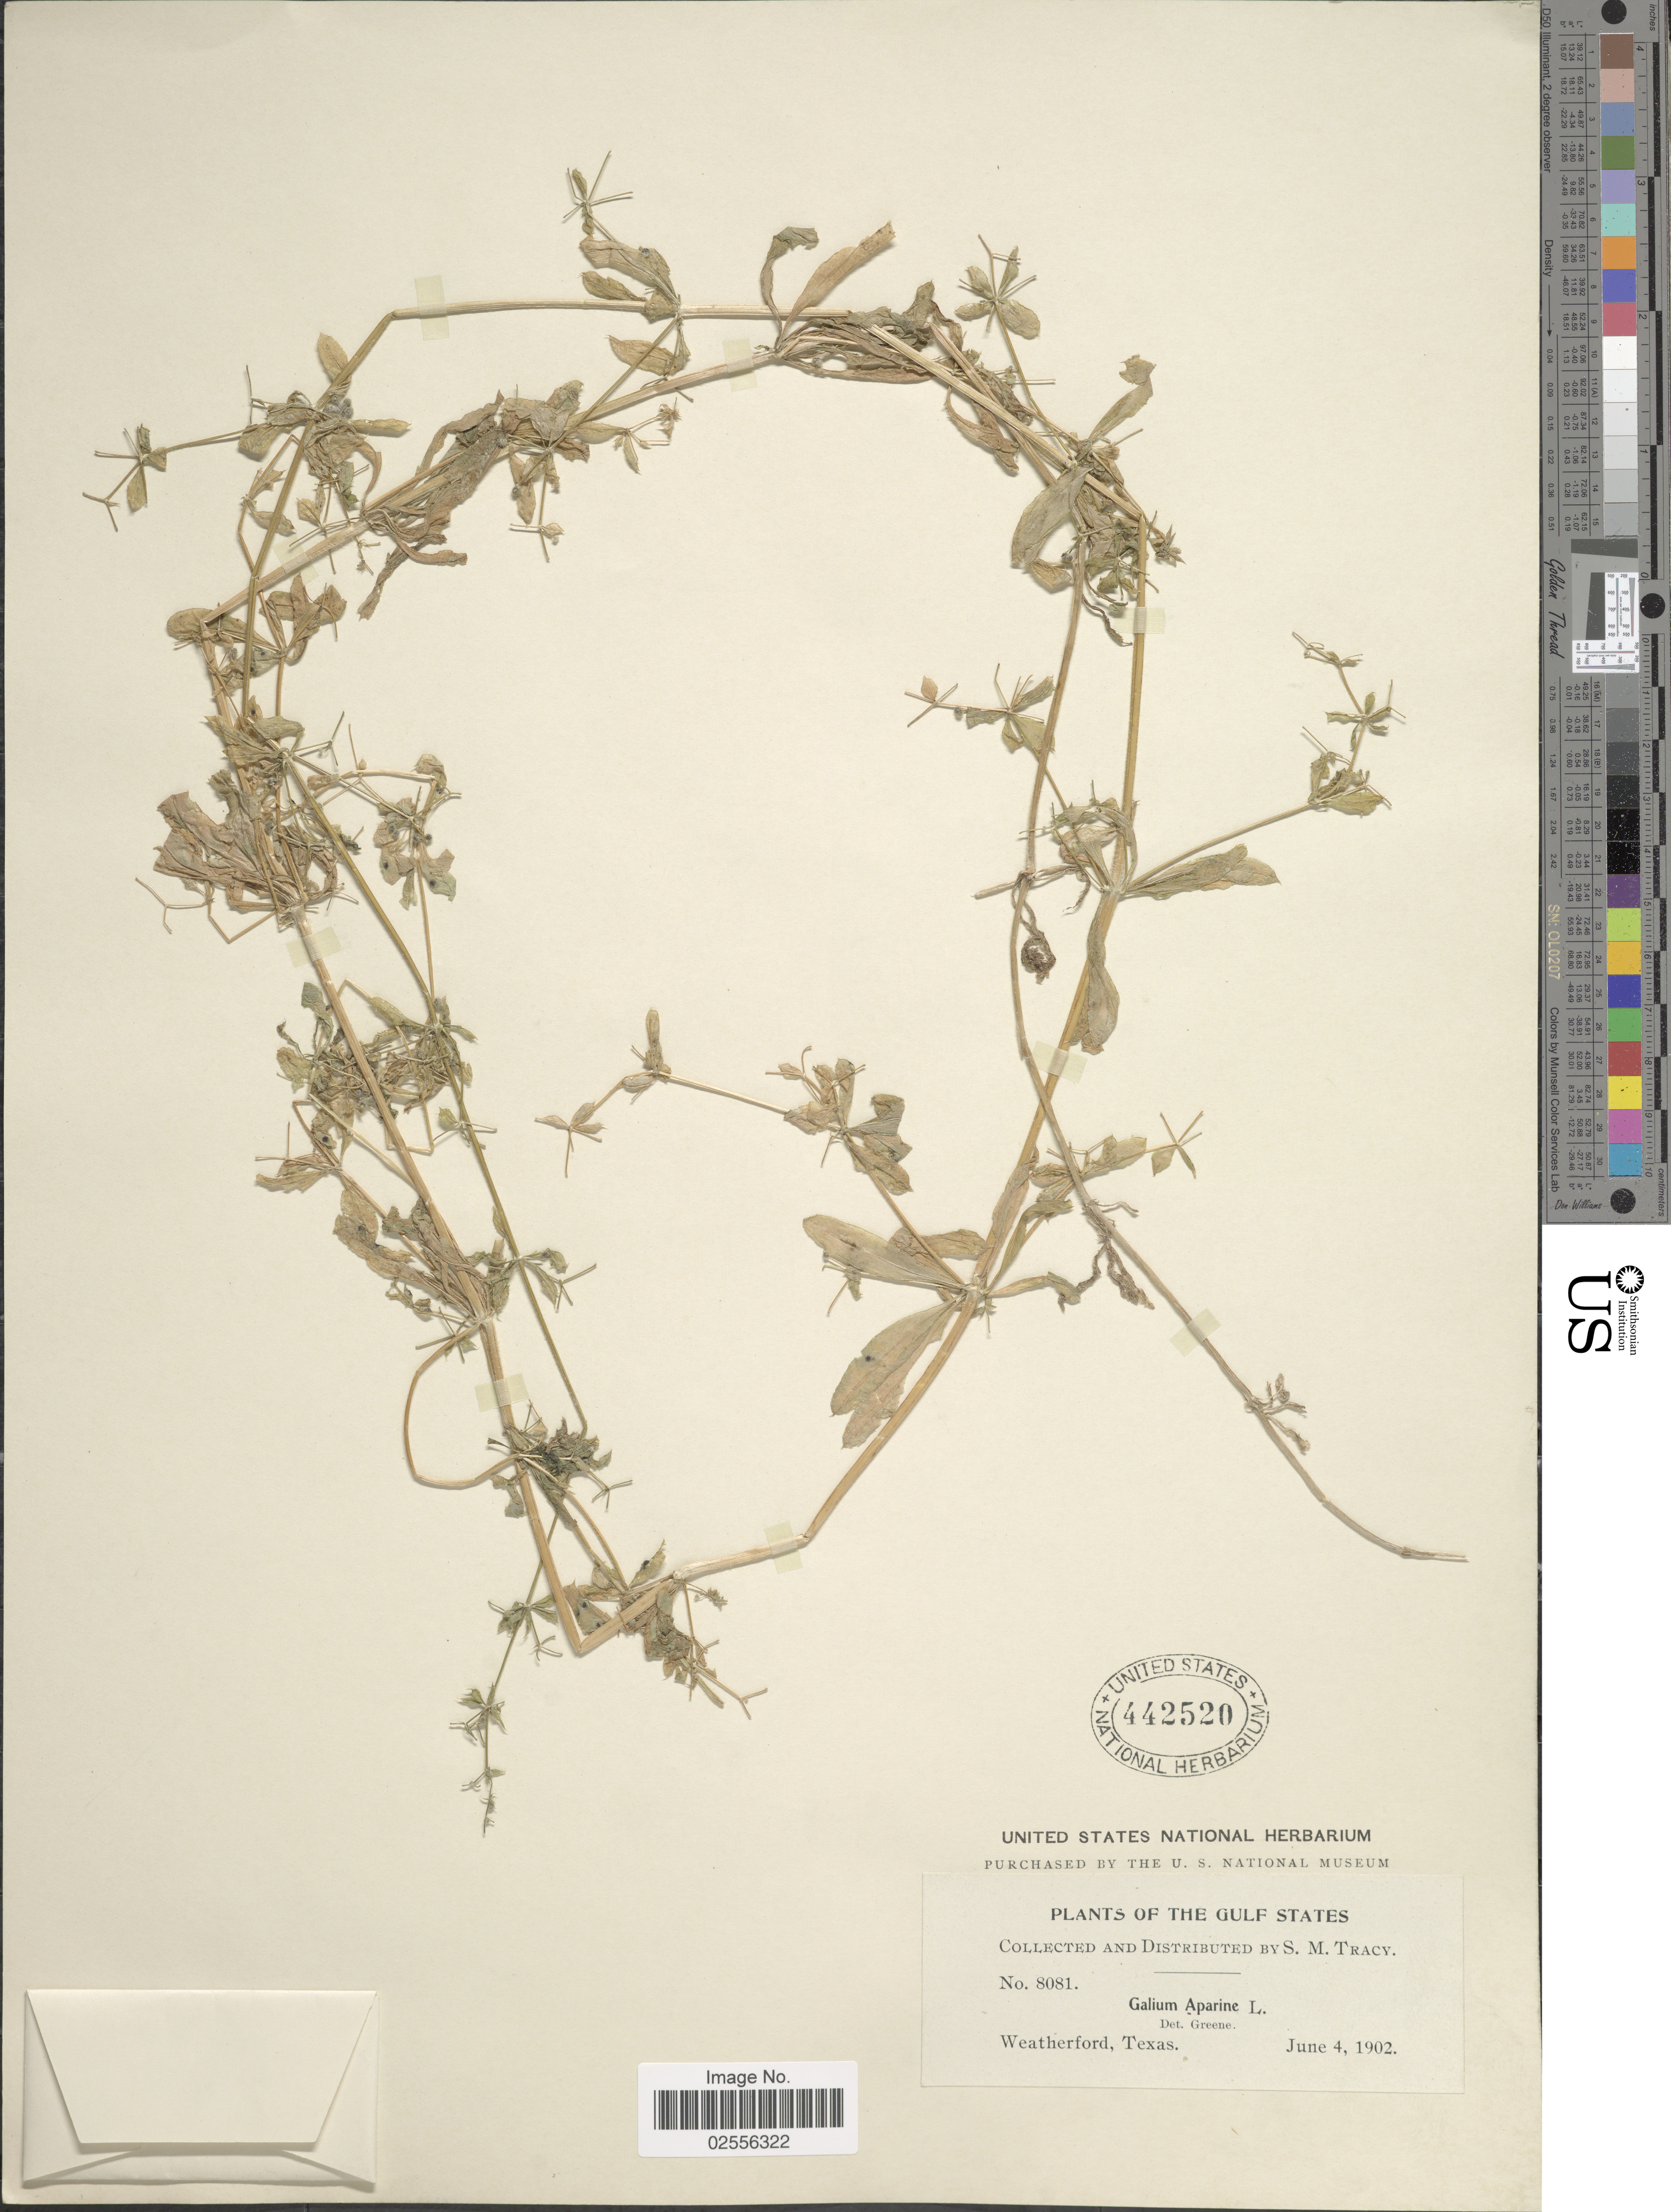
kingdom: Plantae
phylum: Tracheophyta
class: Magnoliopsida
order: Gentianales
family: Rubiaceae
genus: Galium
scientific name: Galium aparine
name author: L.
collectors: S. M. Tracy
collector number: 8081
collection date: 1902-06-04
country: United States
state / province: Texas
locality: Gulf States. Weatherford.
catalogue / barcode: US 442520